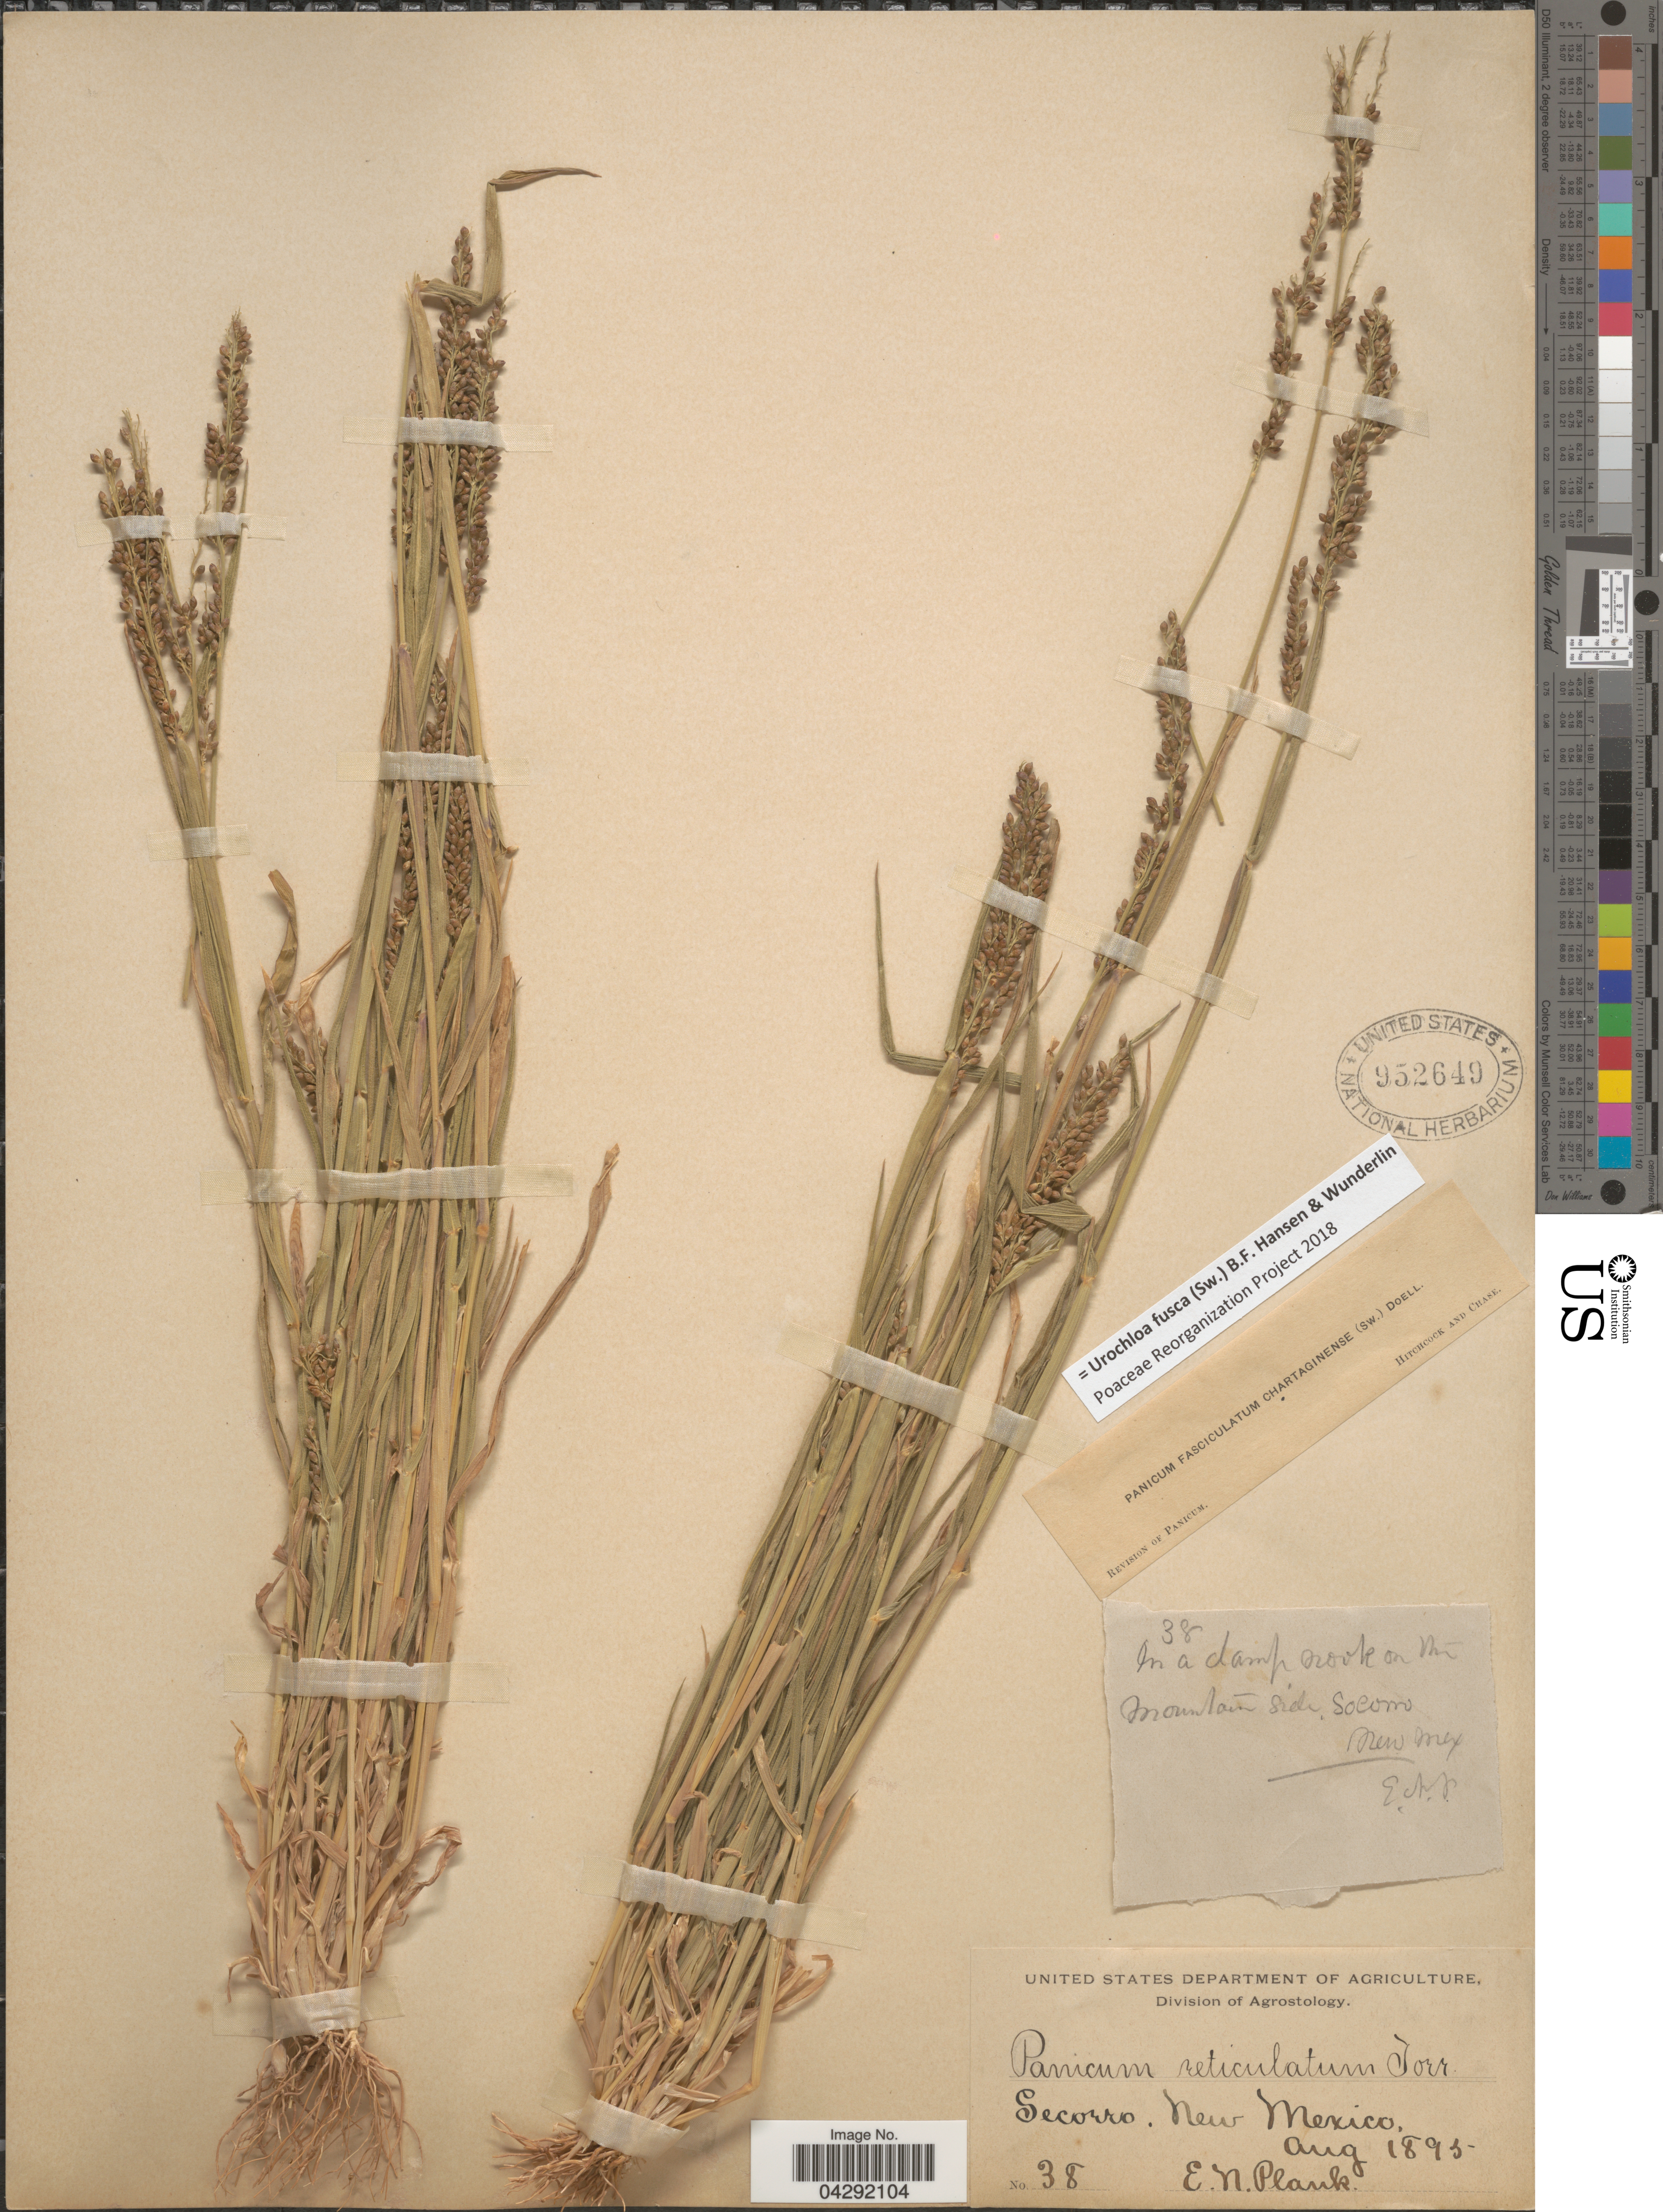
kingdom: Plantae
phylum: Tracheophyta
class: Liliopsida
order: Poales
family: Poaceae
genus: Urochloa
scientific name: Urochloa fusca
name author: (Sw.) B.F. Hansen & Wunderlin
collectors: E. Plank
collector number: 38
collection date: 1893-08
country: United States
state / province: New Mexico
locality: Secorro. In a damp crook on Mt Mountain side Socorro.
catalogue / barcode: US 952649